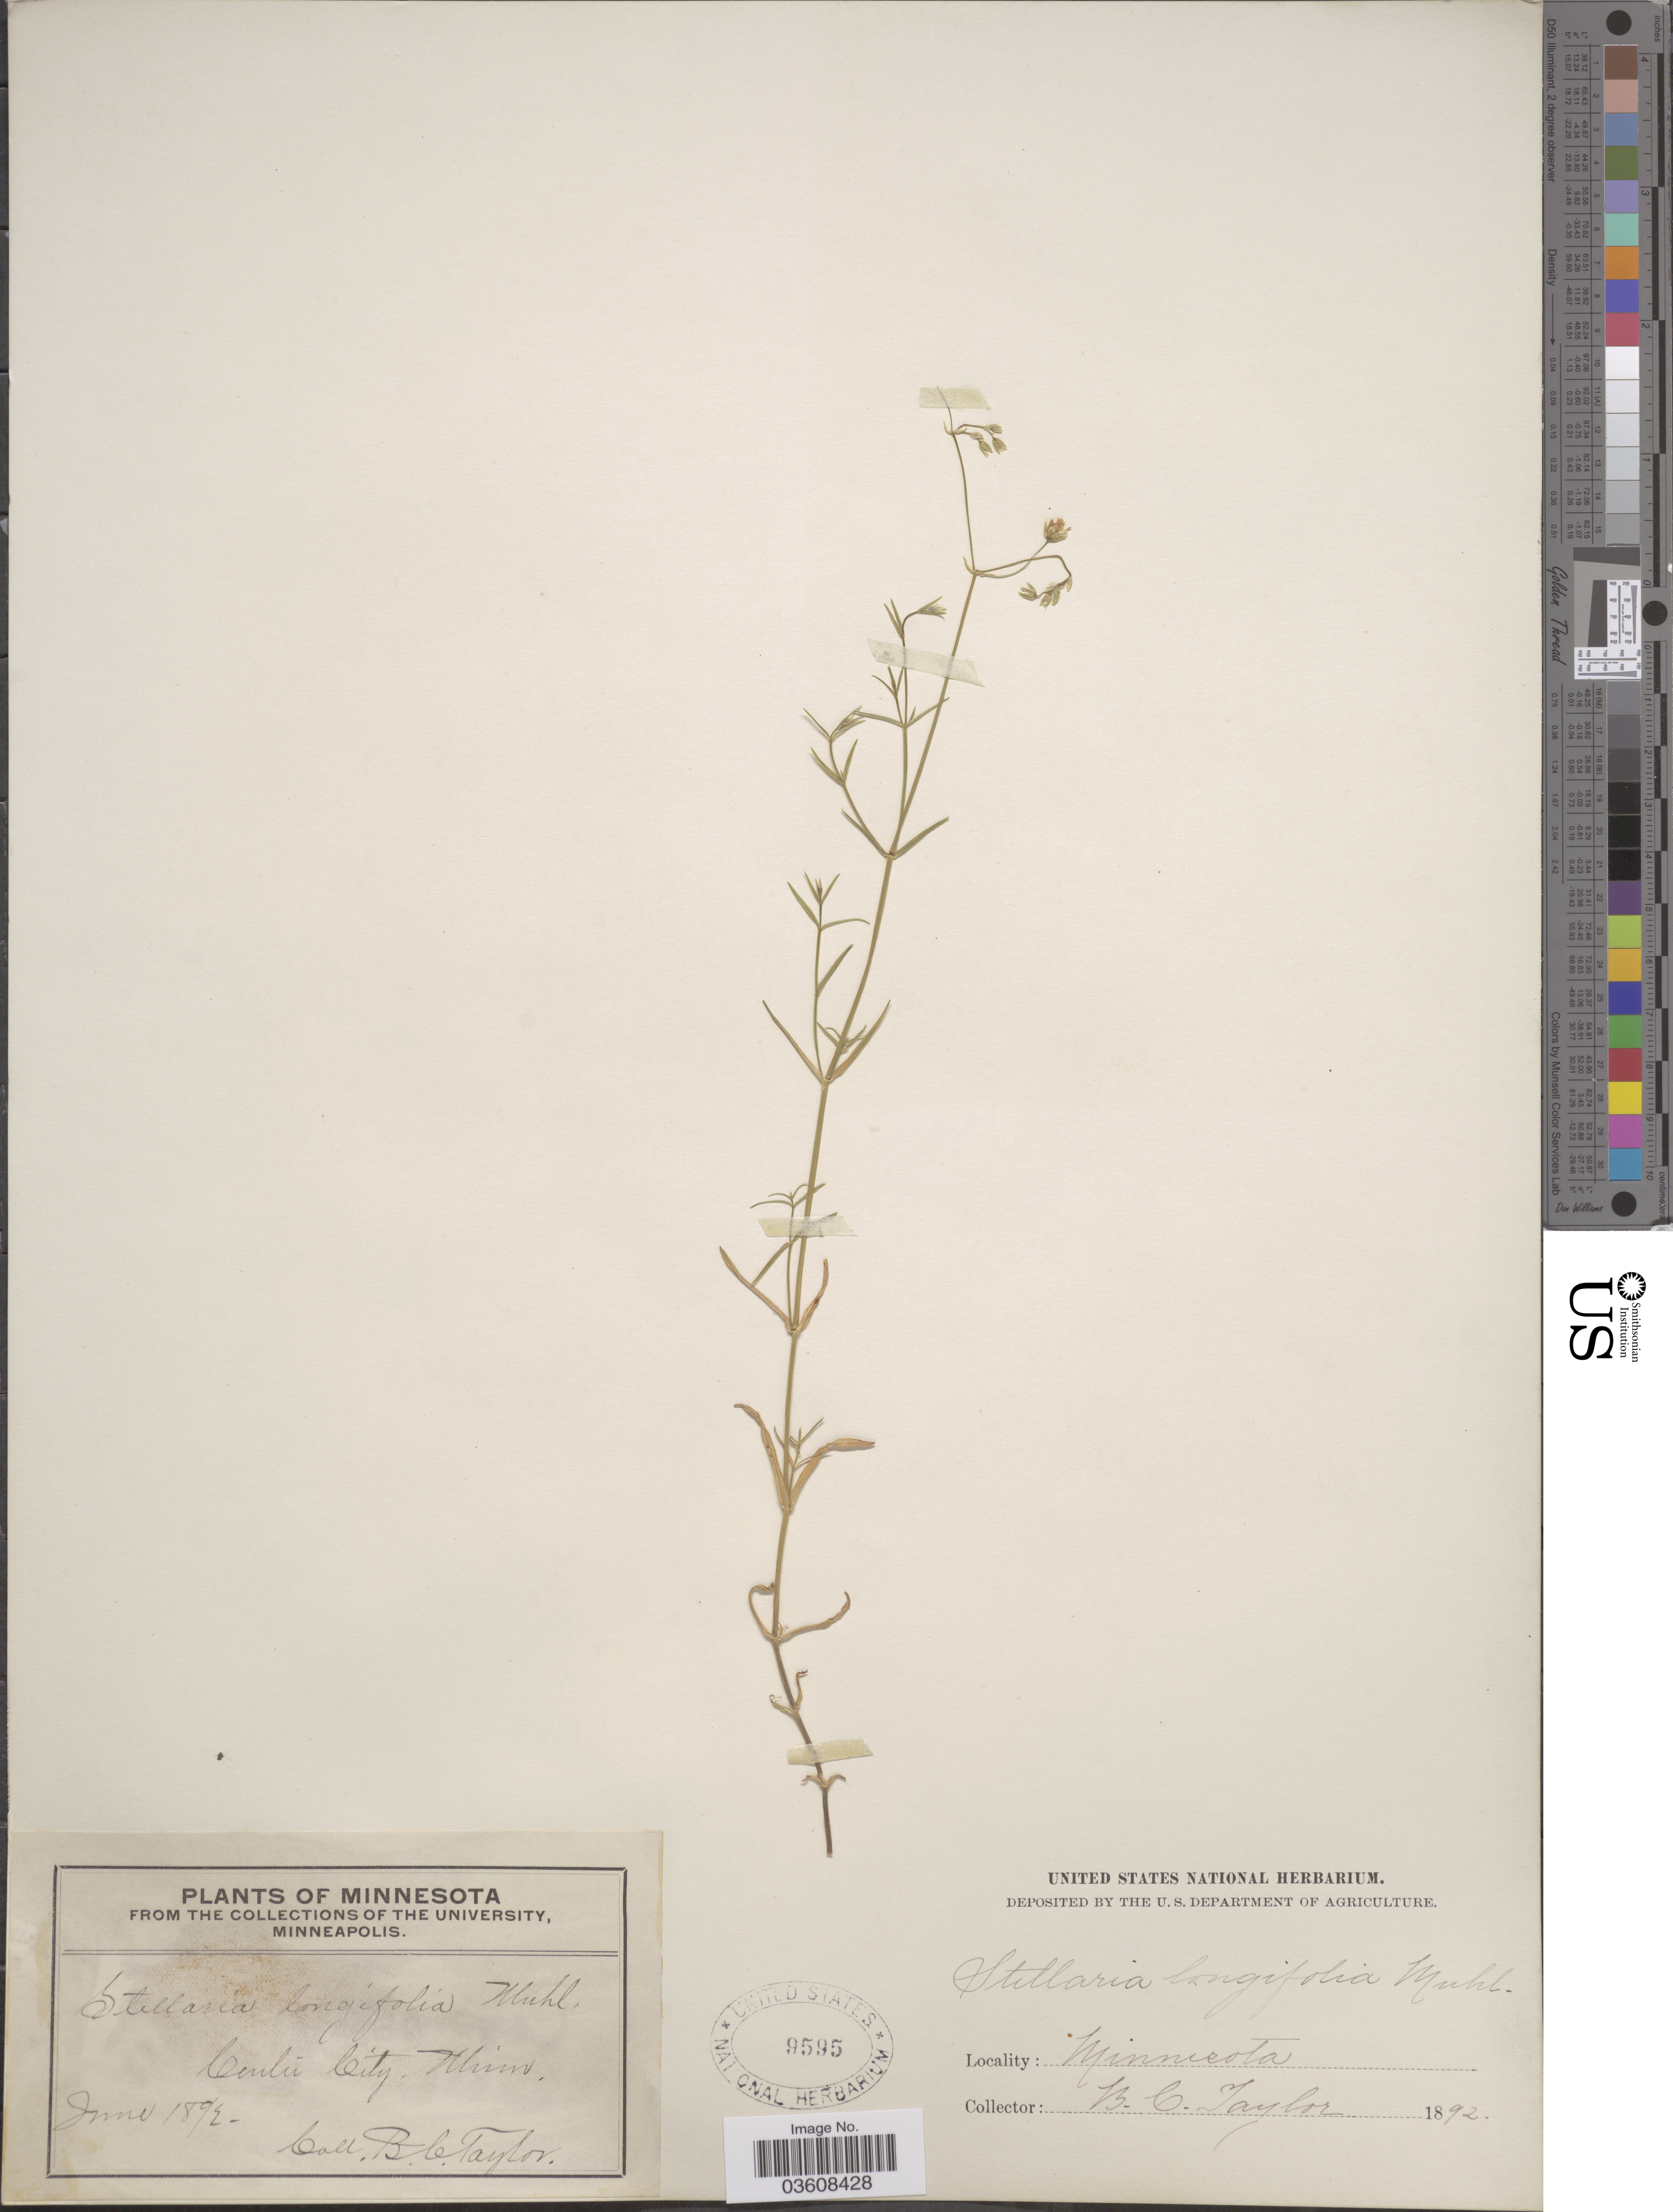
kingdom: Plantae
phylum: Tracheophyta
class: Magnoliopsida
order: Caryophyllales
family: Caryophyllaceae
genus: Stellaria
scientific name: Stellaria longifolia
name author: Muhl. ex Willd.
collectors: B. C. Taylor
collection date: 1892-06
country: United States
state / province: Minnesota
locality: Center City.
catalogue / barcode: US 9595